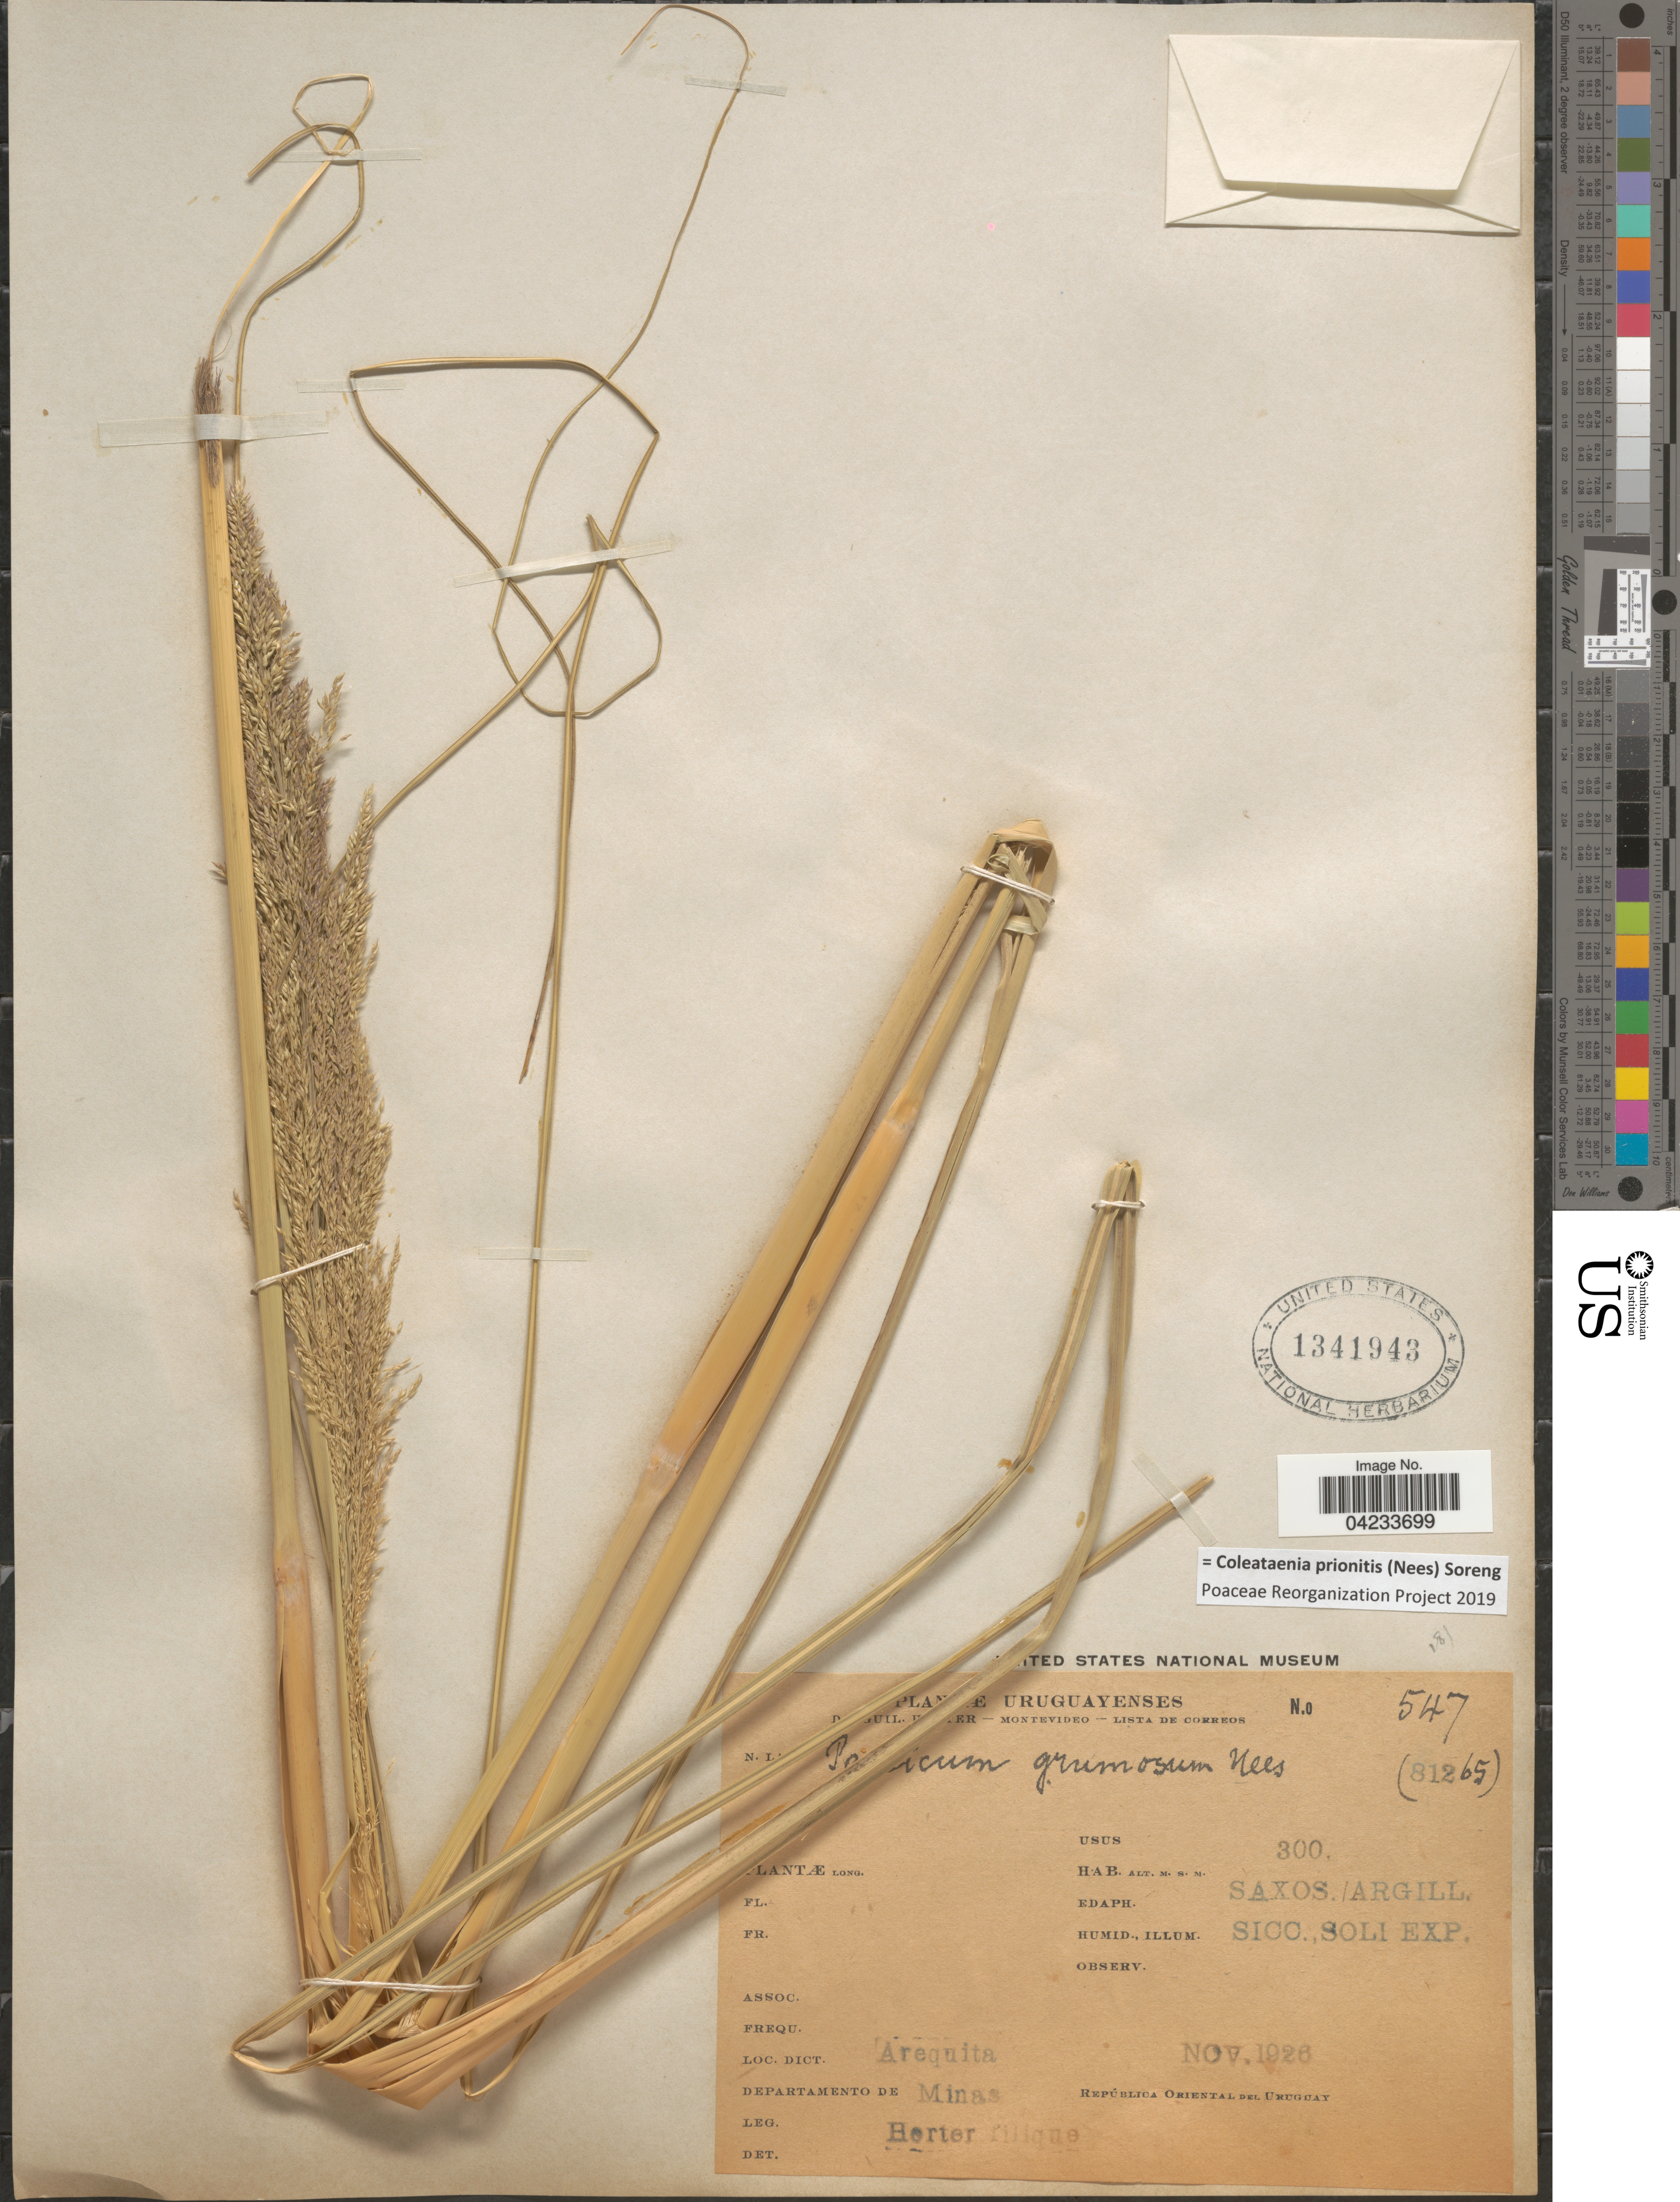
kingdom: Plantae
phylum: Tracheophyta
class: Liliopsida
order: Poales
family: Poaceae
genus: Coleataenia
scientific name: Coleataenia prionitis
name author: (Nees) Soreng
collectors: Horter filique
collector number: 547/(81265)?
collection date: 1926-11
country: Uruguay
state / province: Montevideo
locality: Uruguayenses. Dict. Arequita. Departamento de Minas. República Oriental del Uruguay.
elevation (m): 300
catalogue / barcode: US 1341943